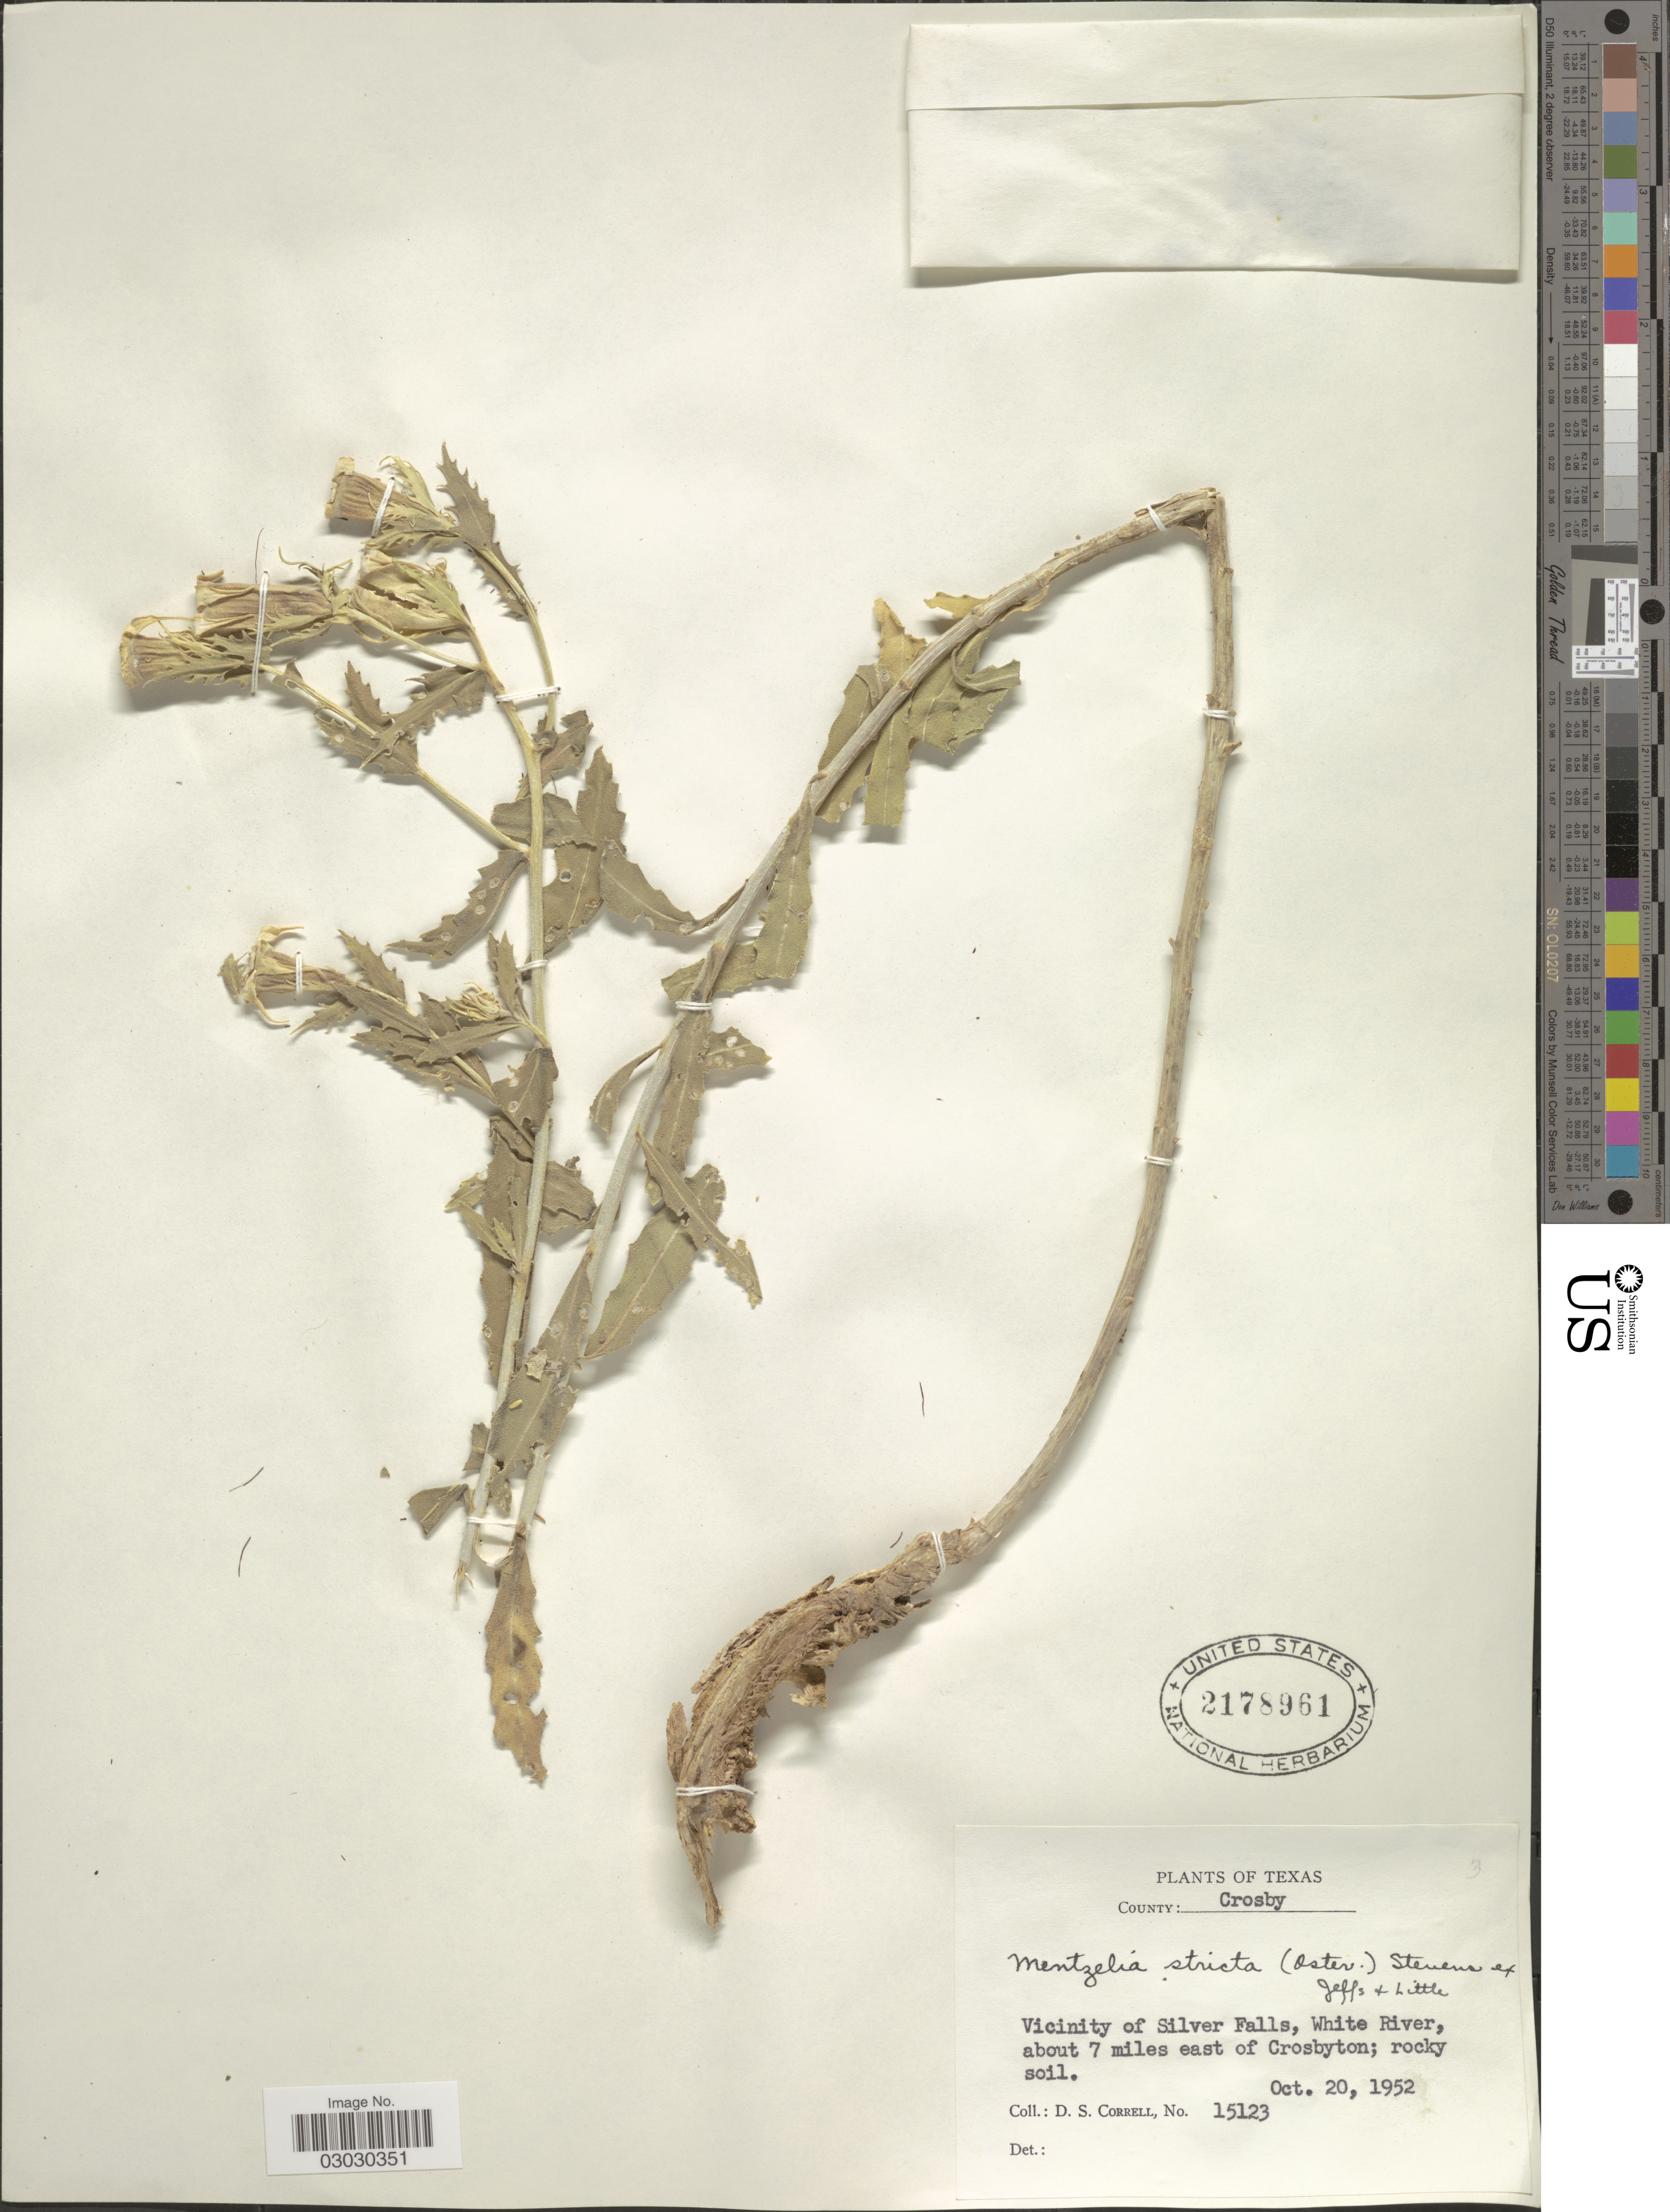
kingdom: Plantae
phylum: Tracheophyta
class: Magnoliopsida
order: Cornales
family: Loasaceae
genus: Mentzelia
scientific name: Mentzelia stricta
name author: (Osterh.) Stevens ex Jeffs & Little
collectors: D. S. Correll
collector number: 15123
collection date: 1952-10-20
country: United States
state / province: Texas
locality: County: Crosby. Vicinity of Silver Falls, White River, about 7 miles east of Crosbyton; rocky soil.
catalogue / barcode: US 2178961